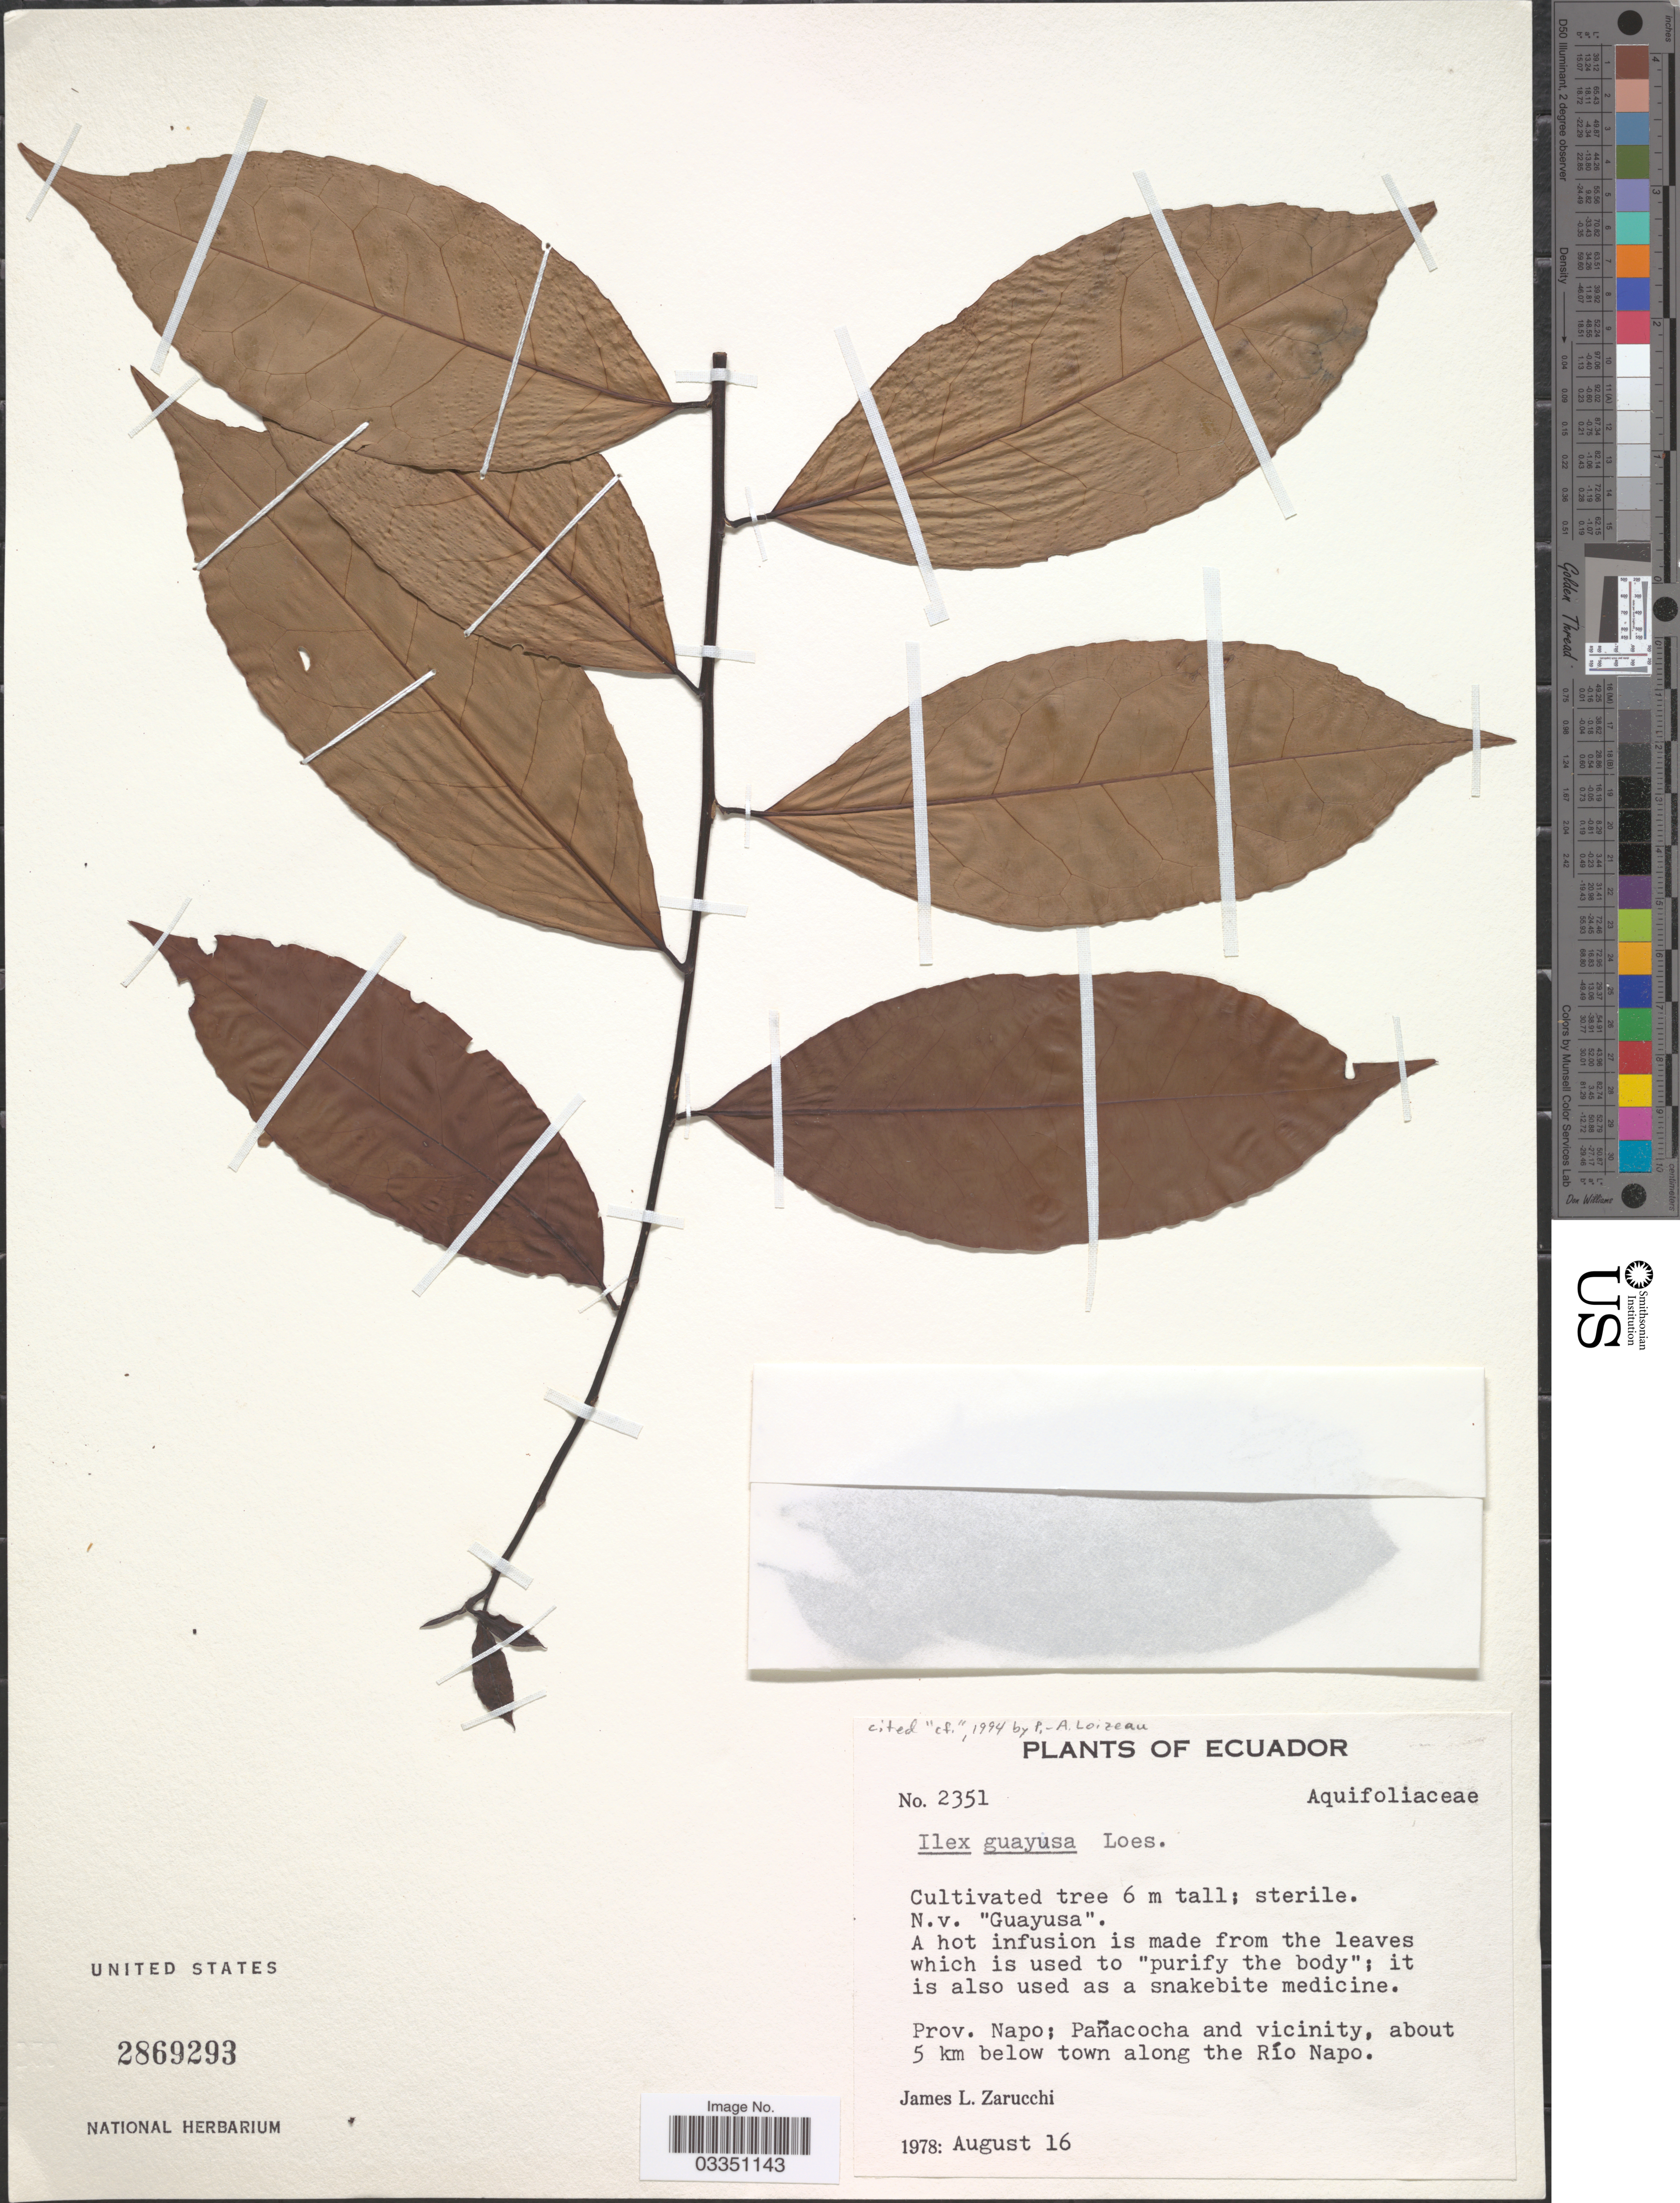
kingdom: Plantae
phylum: Tracheophyta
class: Magnoliopsida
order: Aquifoliales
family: Aquifoliaceae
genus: Ilex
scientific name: Ilex guayusa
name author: Loes.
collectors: J. L. Zarucchi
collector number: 2351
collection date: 1978-08-16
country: Ecuador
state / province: Napo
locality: Pañacocha and vicinity, about 5 km below town along the Río Napo.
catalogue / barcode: US 2869293